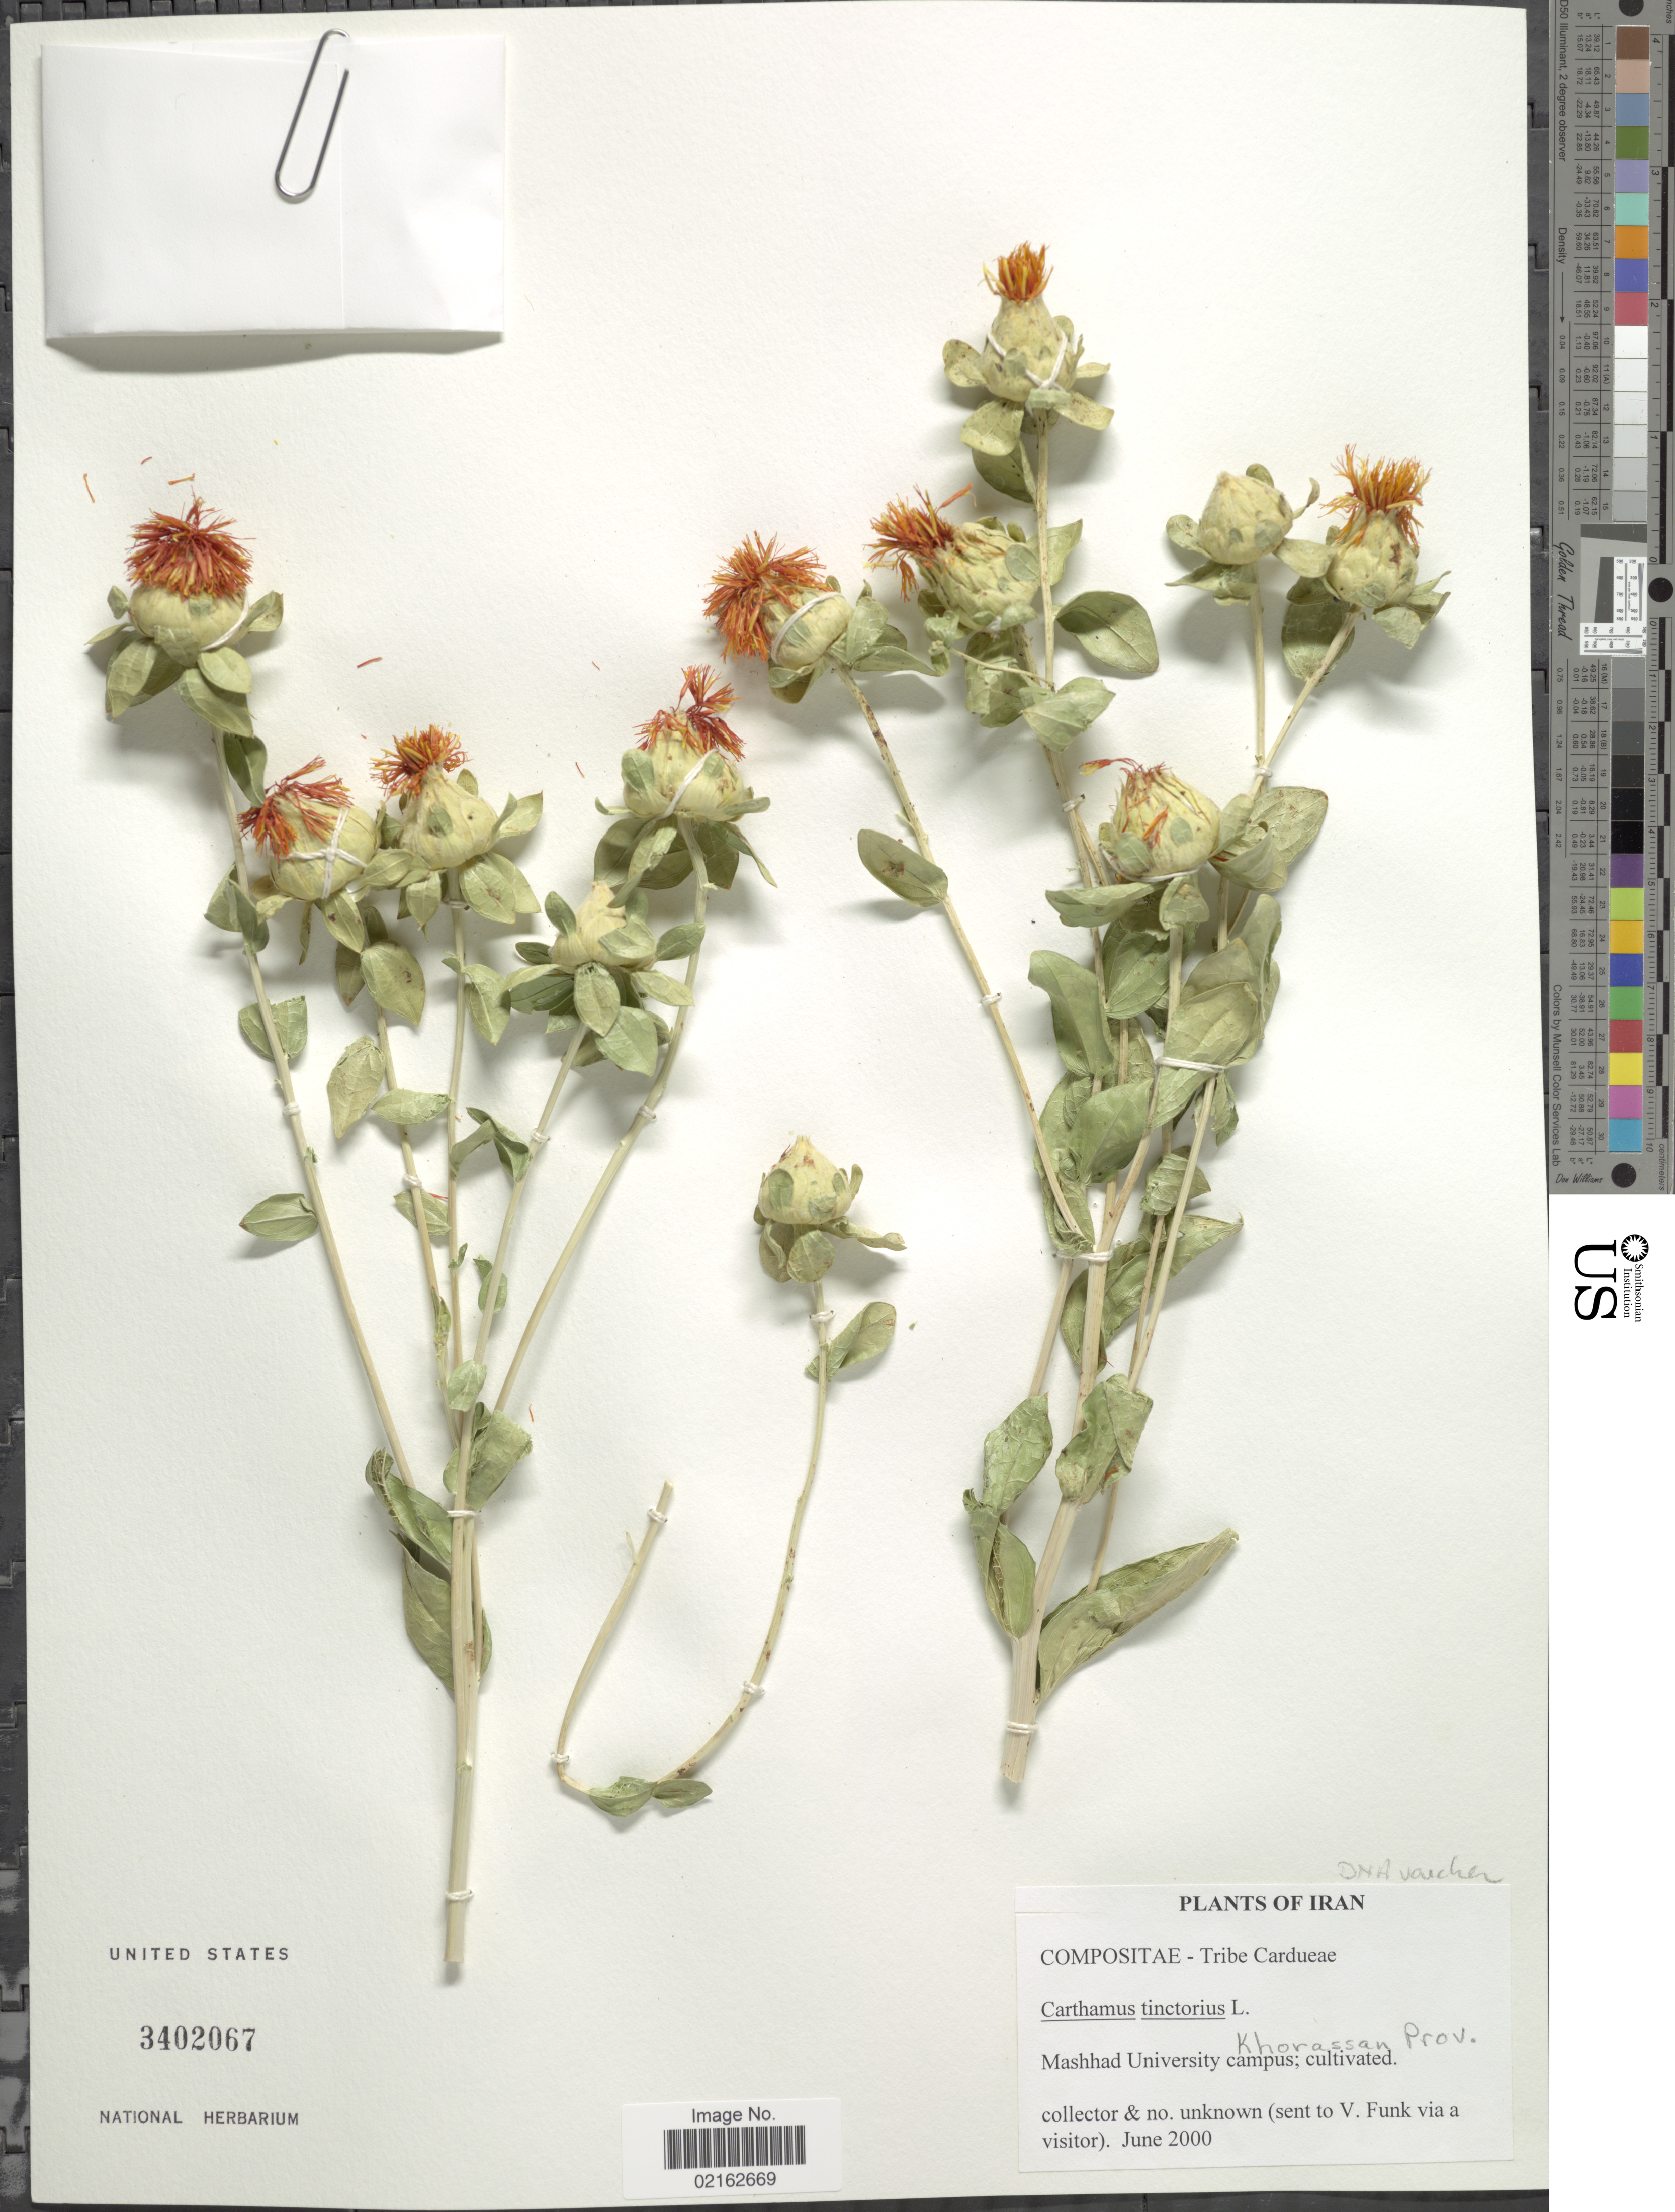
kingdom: Plantae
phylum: Tracheophyta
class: Magnoliopsida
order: Asterales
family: Asteraceae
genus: Carthamus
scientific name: Carthamus tinctorius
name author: L.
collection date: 2000-06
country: Iran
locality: Mashhad University campus, Khorassan Prov.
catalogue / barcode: US 3402067